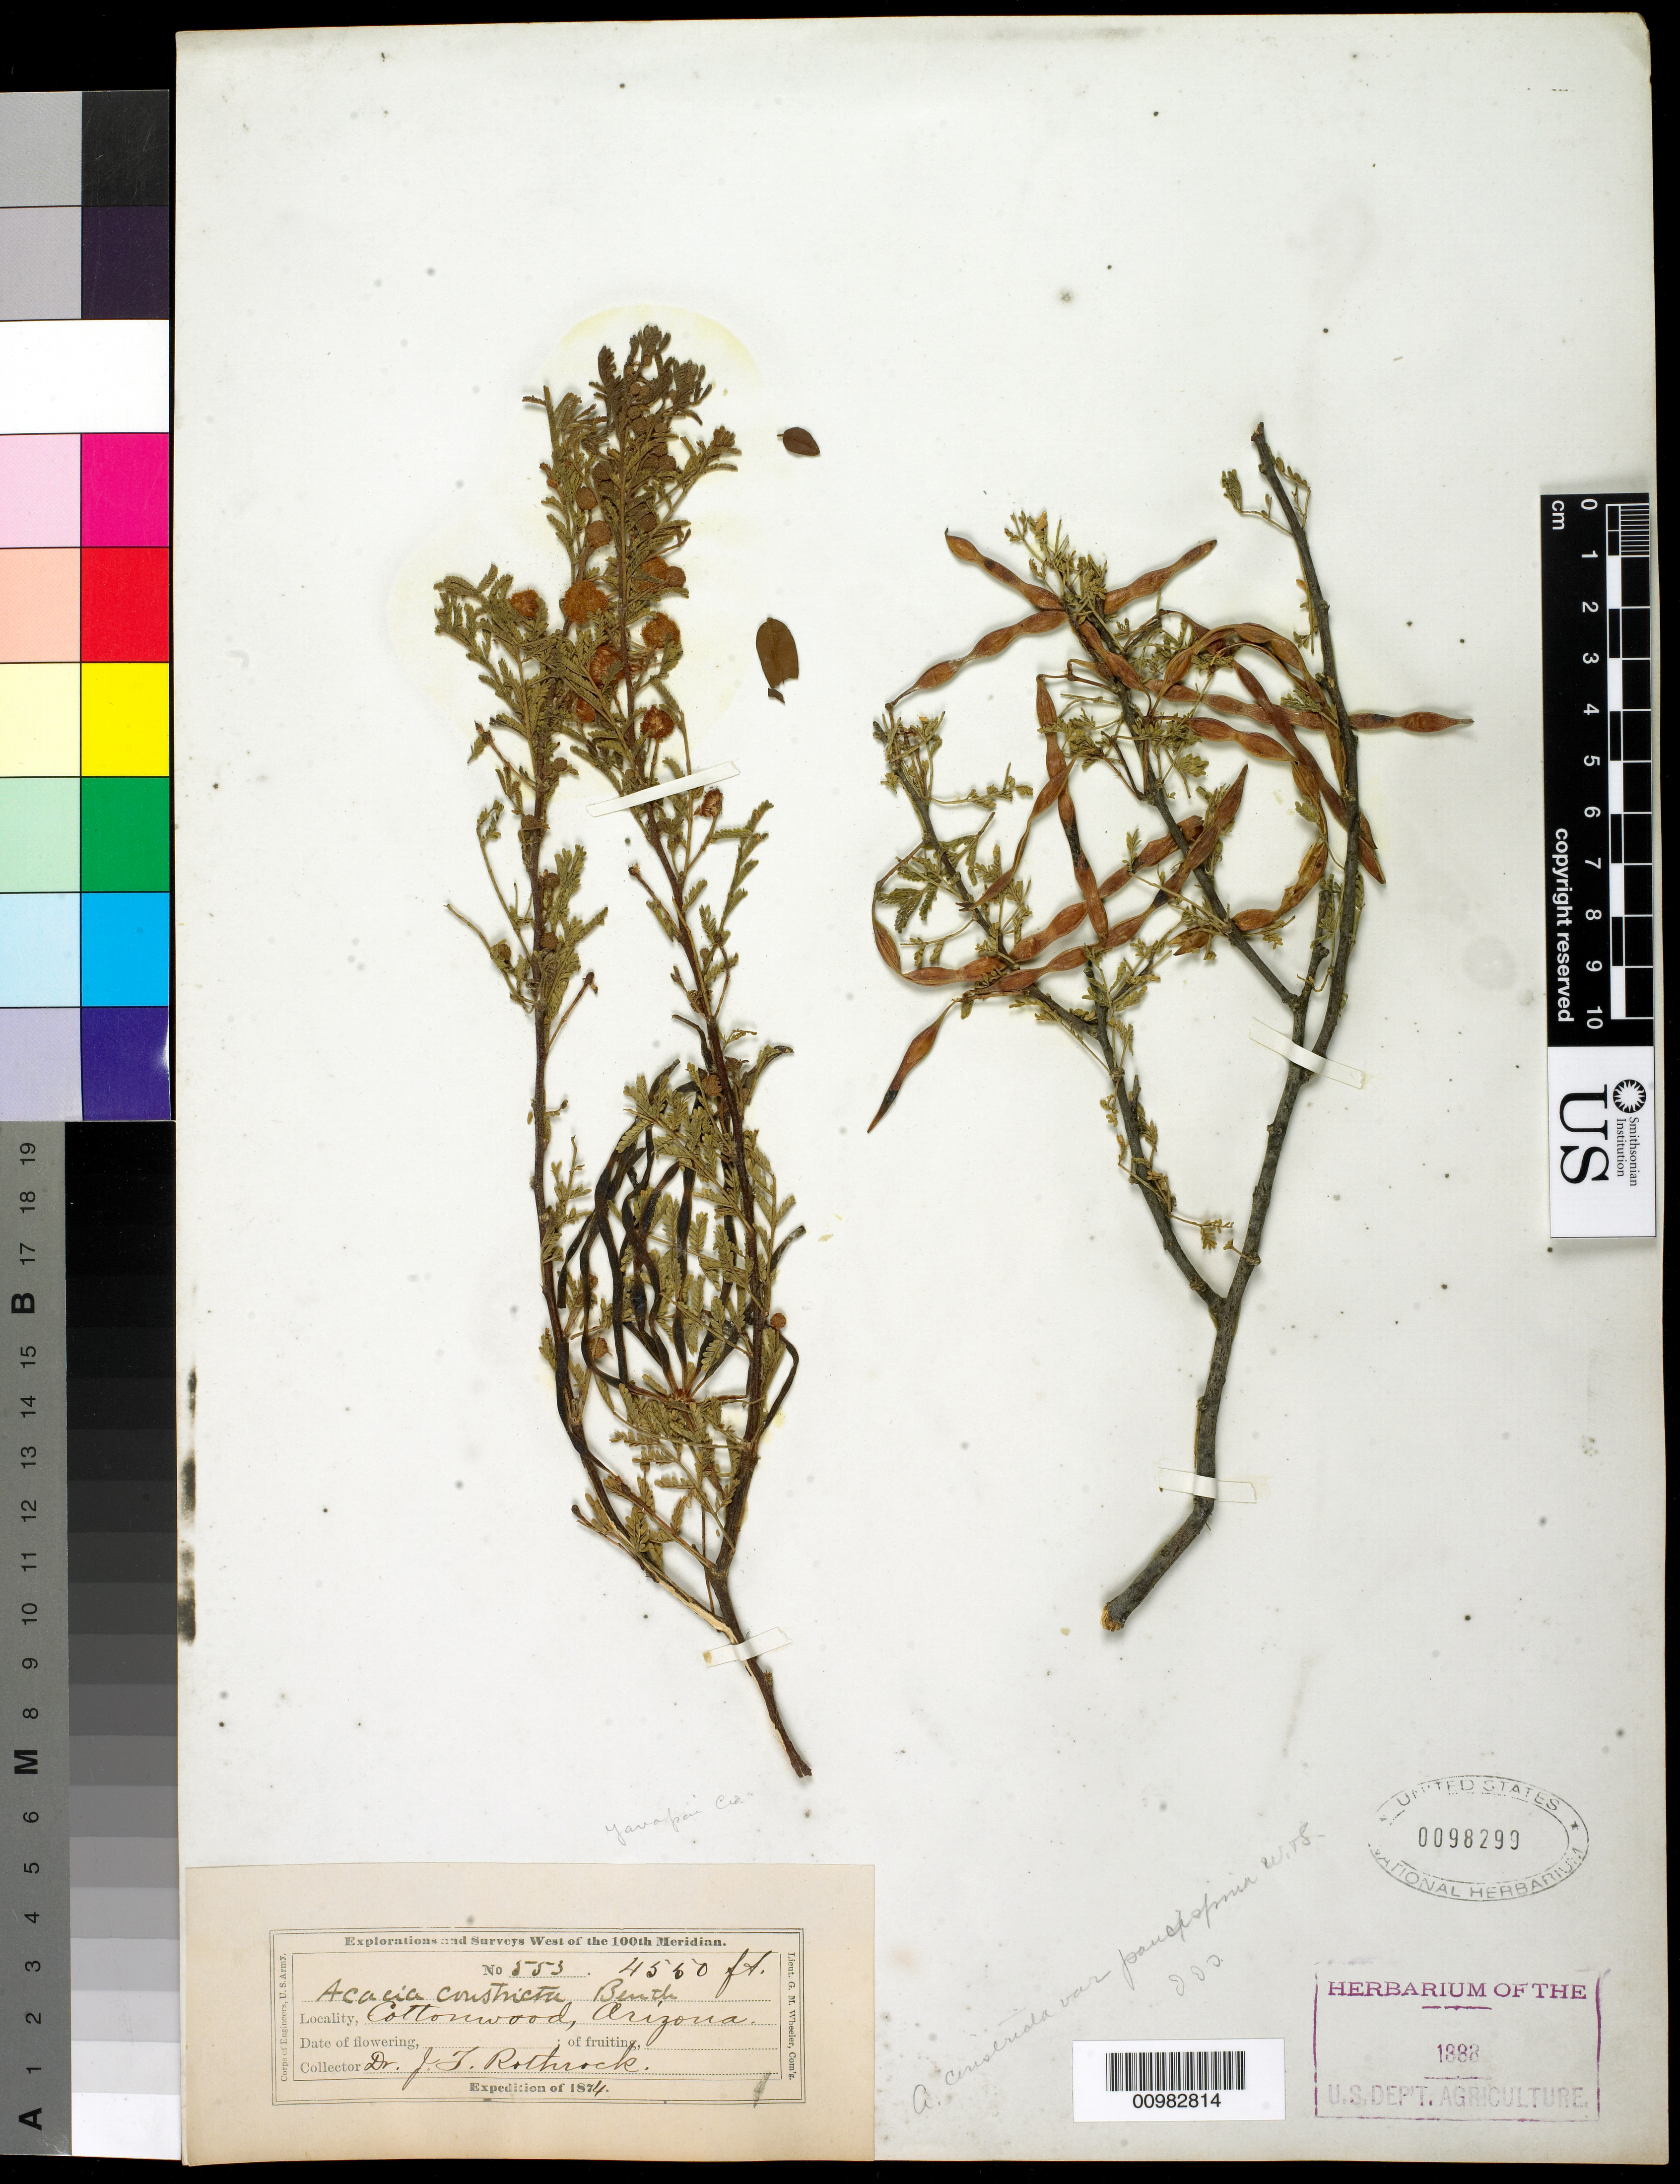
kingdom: Plantae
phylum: Tracheophyta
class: Magnoliopsida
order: Fabales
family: Fabaceae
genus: Vachellia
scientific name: Vachellia constricta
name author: (Benth.) Seigler & Ebinger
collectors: J. T. Rothrock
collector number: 553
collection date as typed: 1874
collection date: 1874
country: United States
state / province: Arizona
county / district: Yavapai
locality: Cottonwood.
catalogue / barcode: US 98299